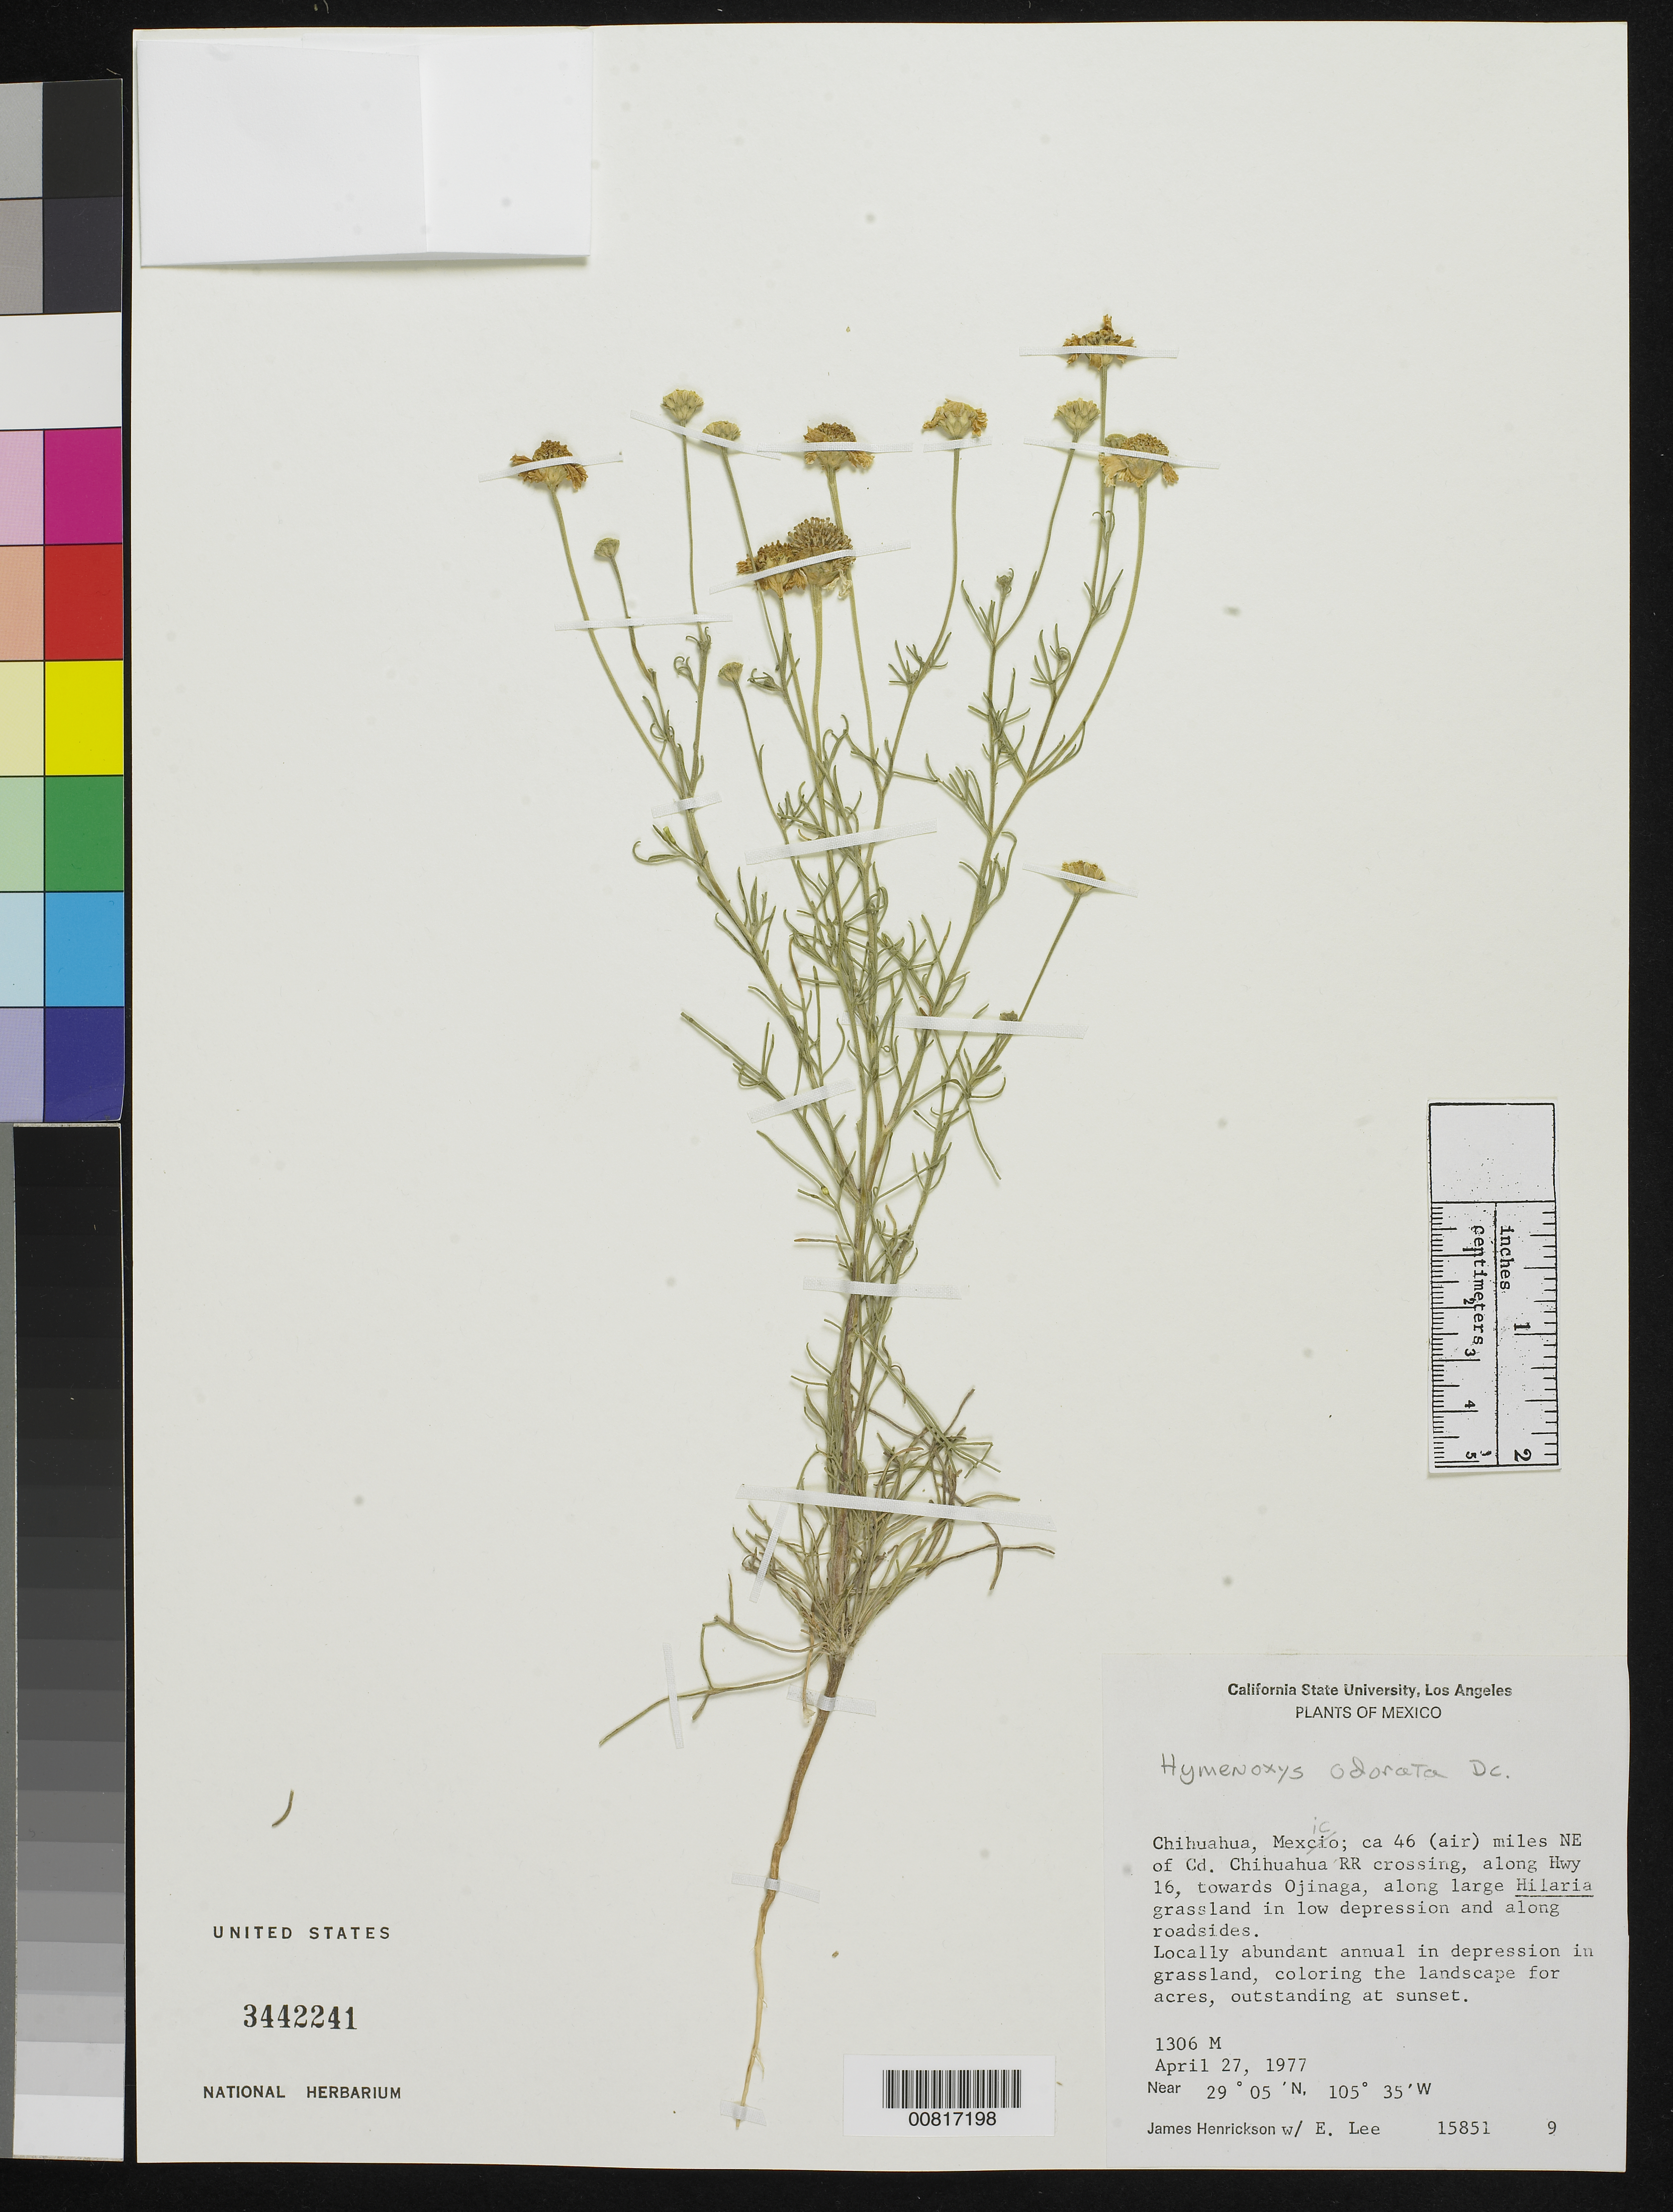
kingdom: Plantae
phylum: Tracheophyta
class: Magnoliopsida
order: Asterales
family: Asteraceae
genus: Hymenoxys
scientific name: Hymenoxys odorata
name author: DC.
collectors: J. Henrickson & E. Y. T. Lee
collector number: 15851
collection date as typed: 27 Apr 1977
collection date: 1977-04-27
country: Mexico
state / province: Chihuahua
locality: ca 46 (air) miles NE of Cd. Chihuahua RR crossing, along Hwy 16, towards Ojinaga, along large Hilaria grassland in low depression and along roadsides.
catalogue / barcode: US 3442241